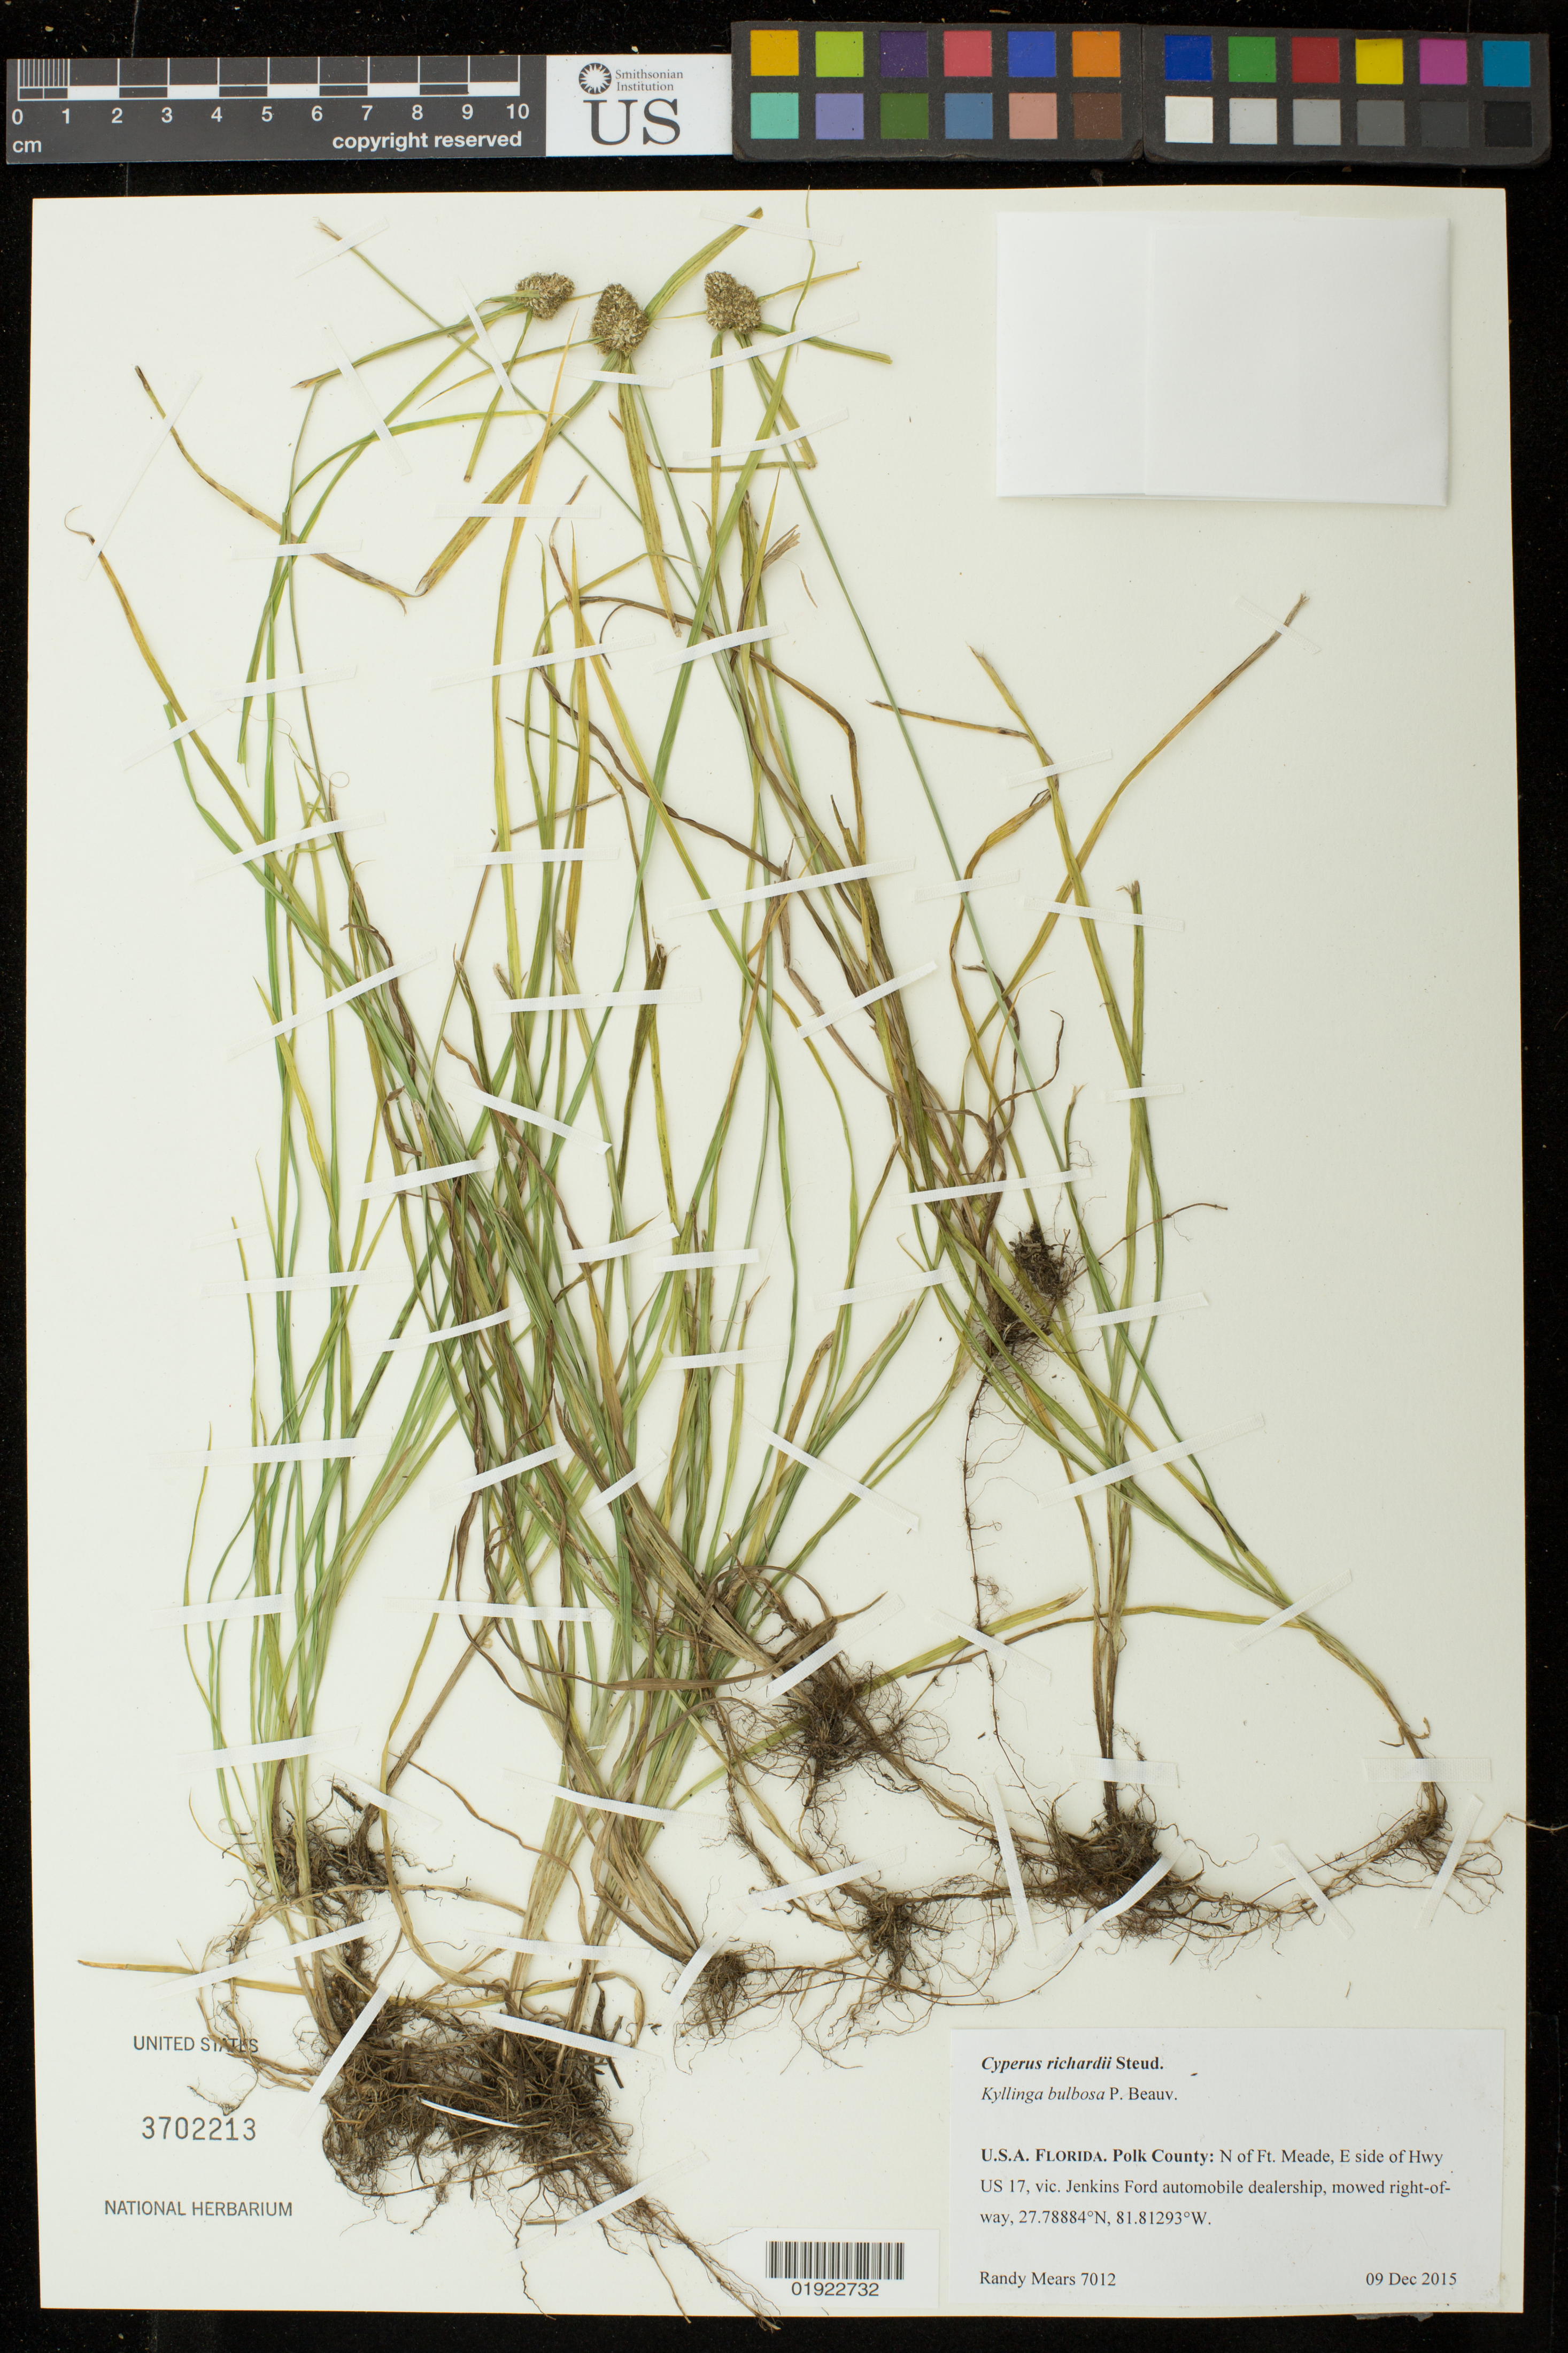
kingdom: Plantae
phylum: Tracheophyta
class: Liliopsida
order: Poales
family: Cyperaceae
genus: Cyperus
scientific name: Cyperus richardii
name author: Steud.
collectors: R. Mears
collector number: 7012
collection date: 2015-12-09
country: United States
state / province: Florida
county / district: Polk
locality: N of Ft. Meade, E side of Hwy US 17, vic. Jenkins Ford automobile dealership, mowed right-of-way.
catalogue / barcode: US 3702213